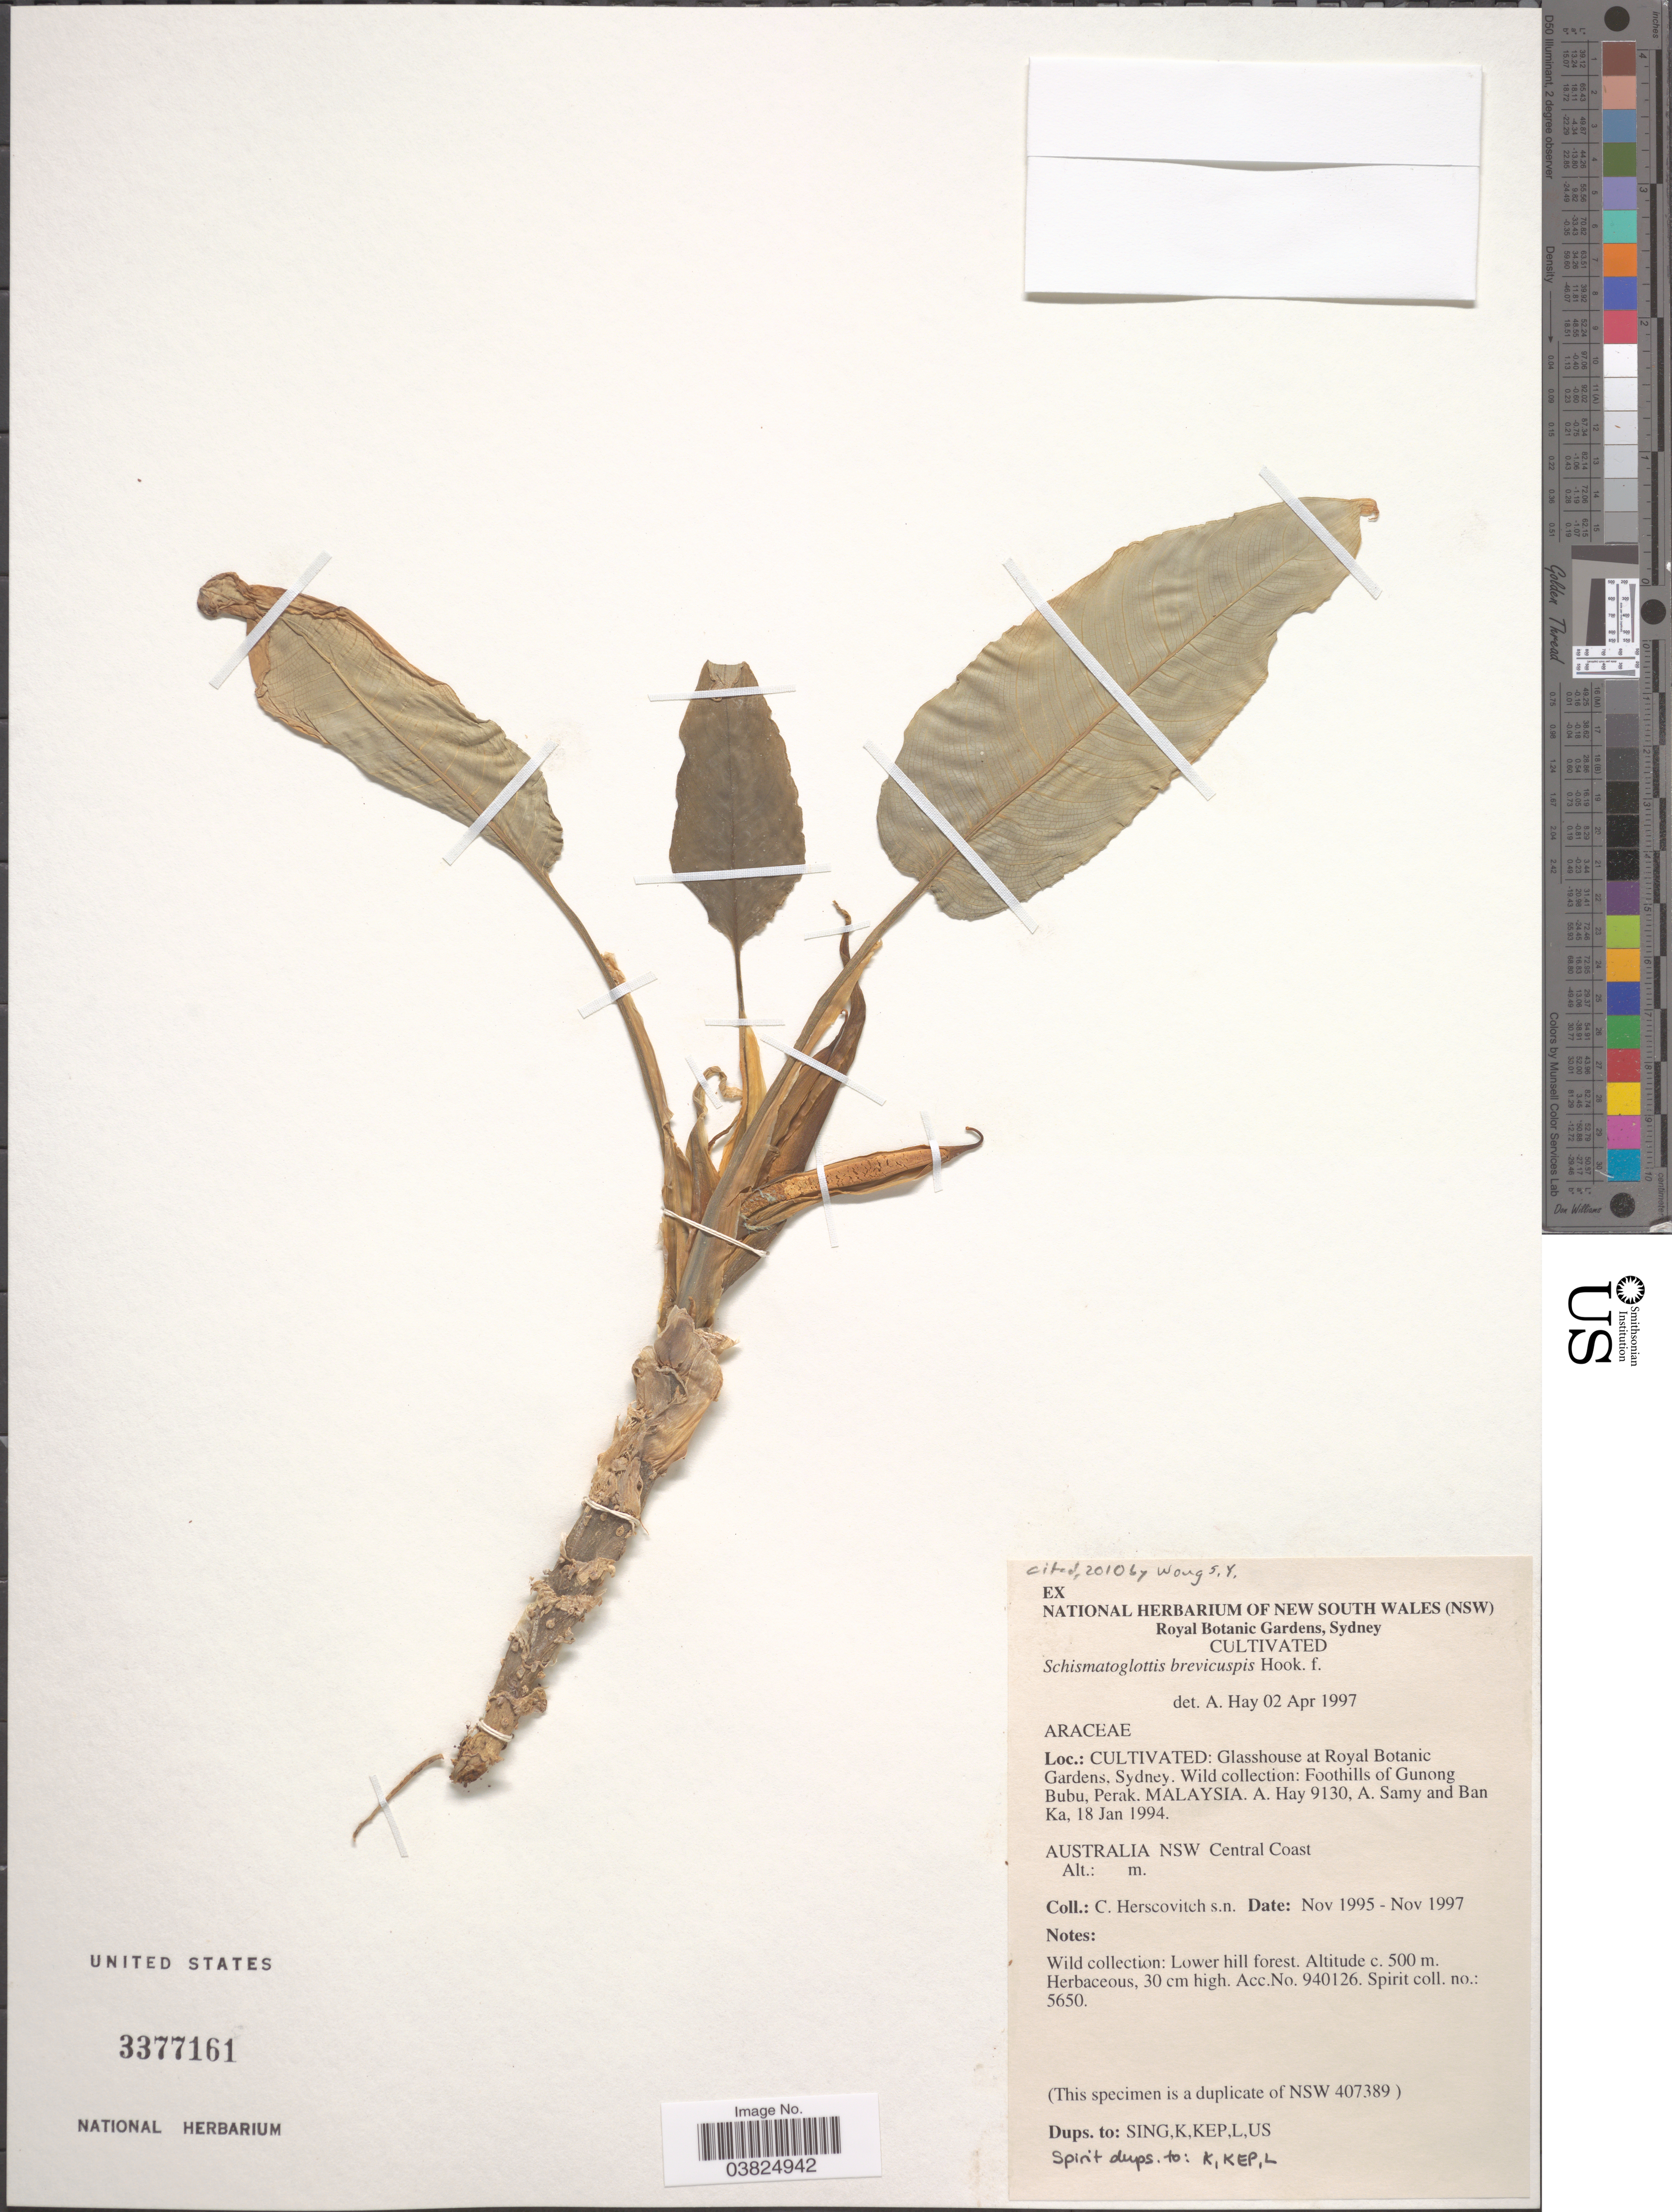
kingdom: Plantae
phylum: Tracheophyta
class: Liliopsida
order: Alismatales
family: Araceae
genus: Schismatoglottis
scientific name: Schismatoglottis brevicuspis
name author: Hook. f.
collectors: C. Herscovitch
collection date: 1995-11/1997-11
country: Australia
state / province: New South Wales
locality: Glasshouse at Royal Botanic Gardens, Sydney. Central Coast.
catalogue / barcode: US 3377161